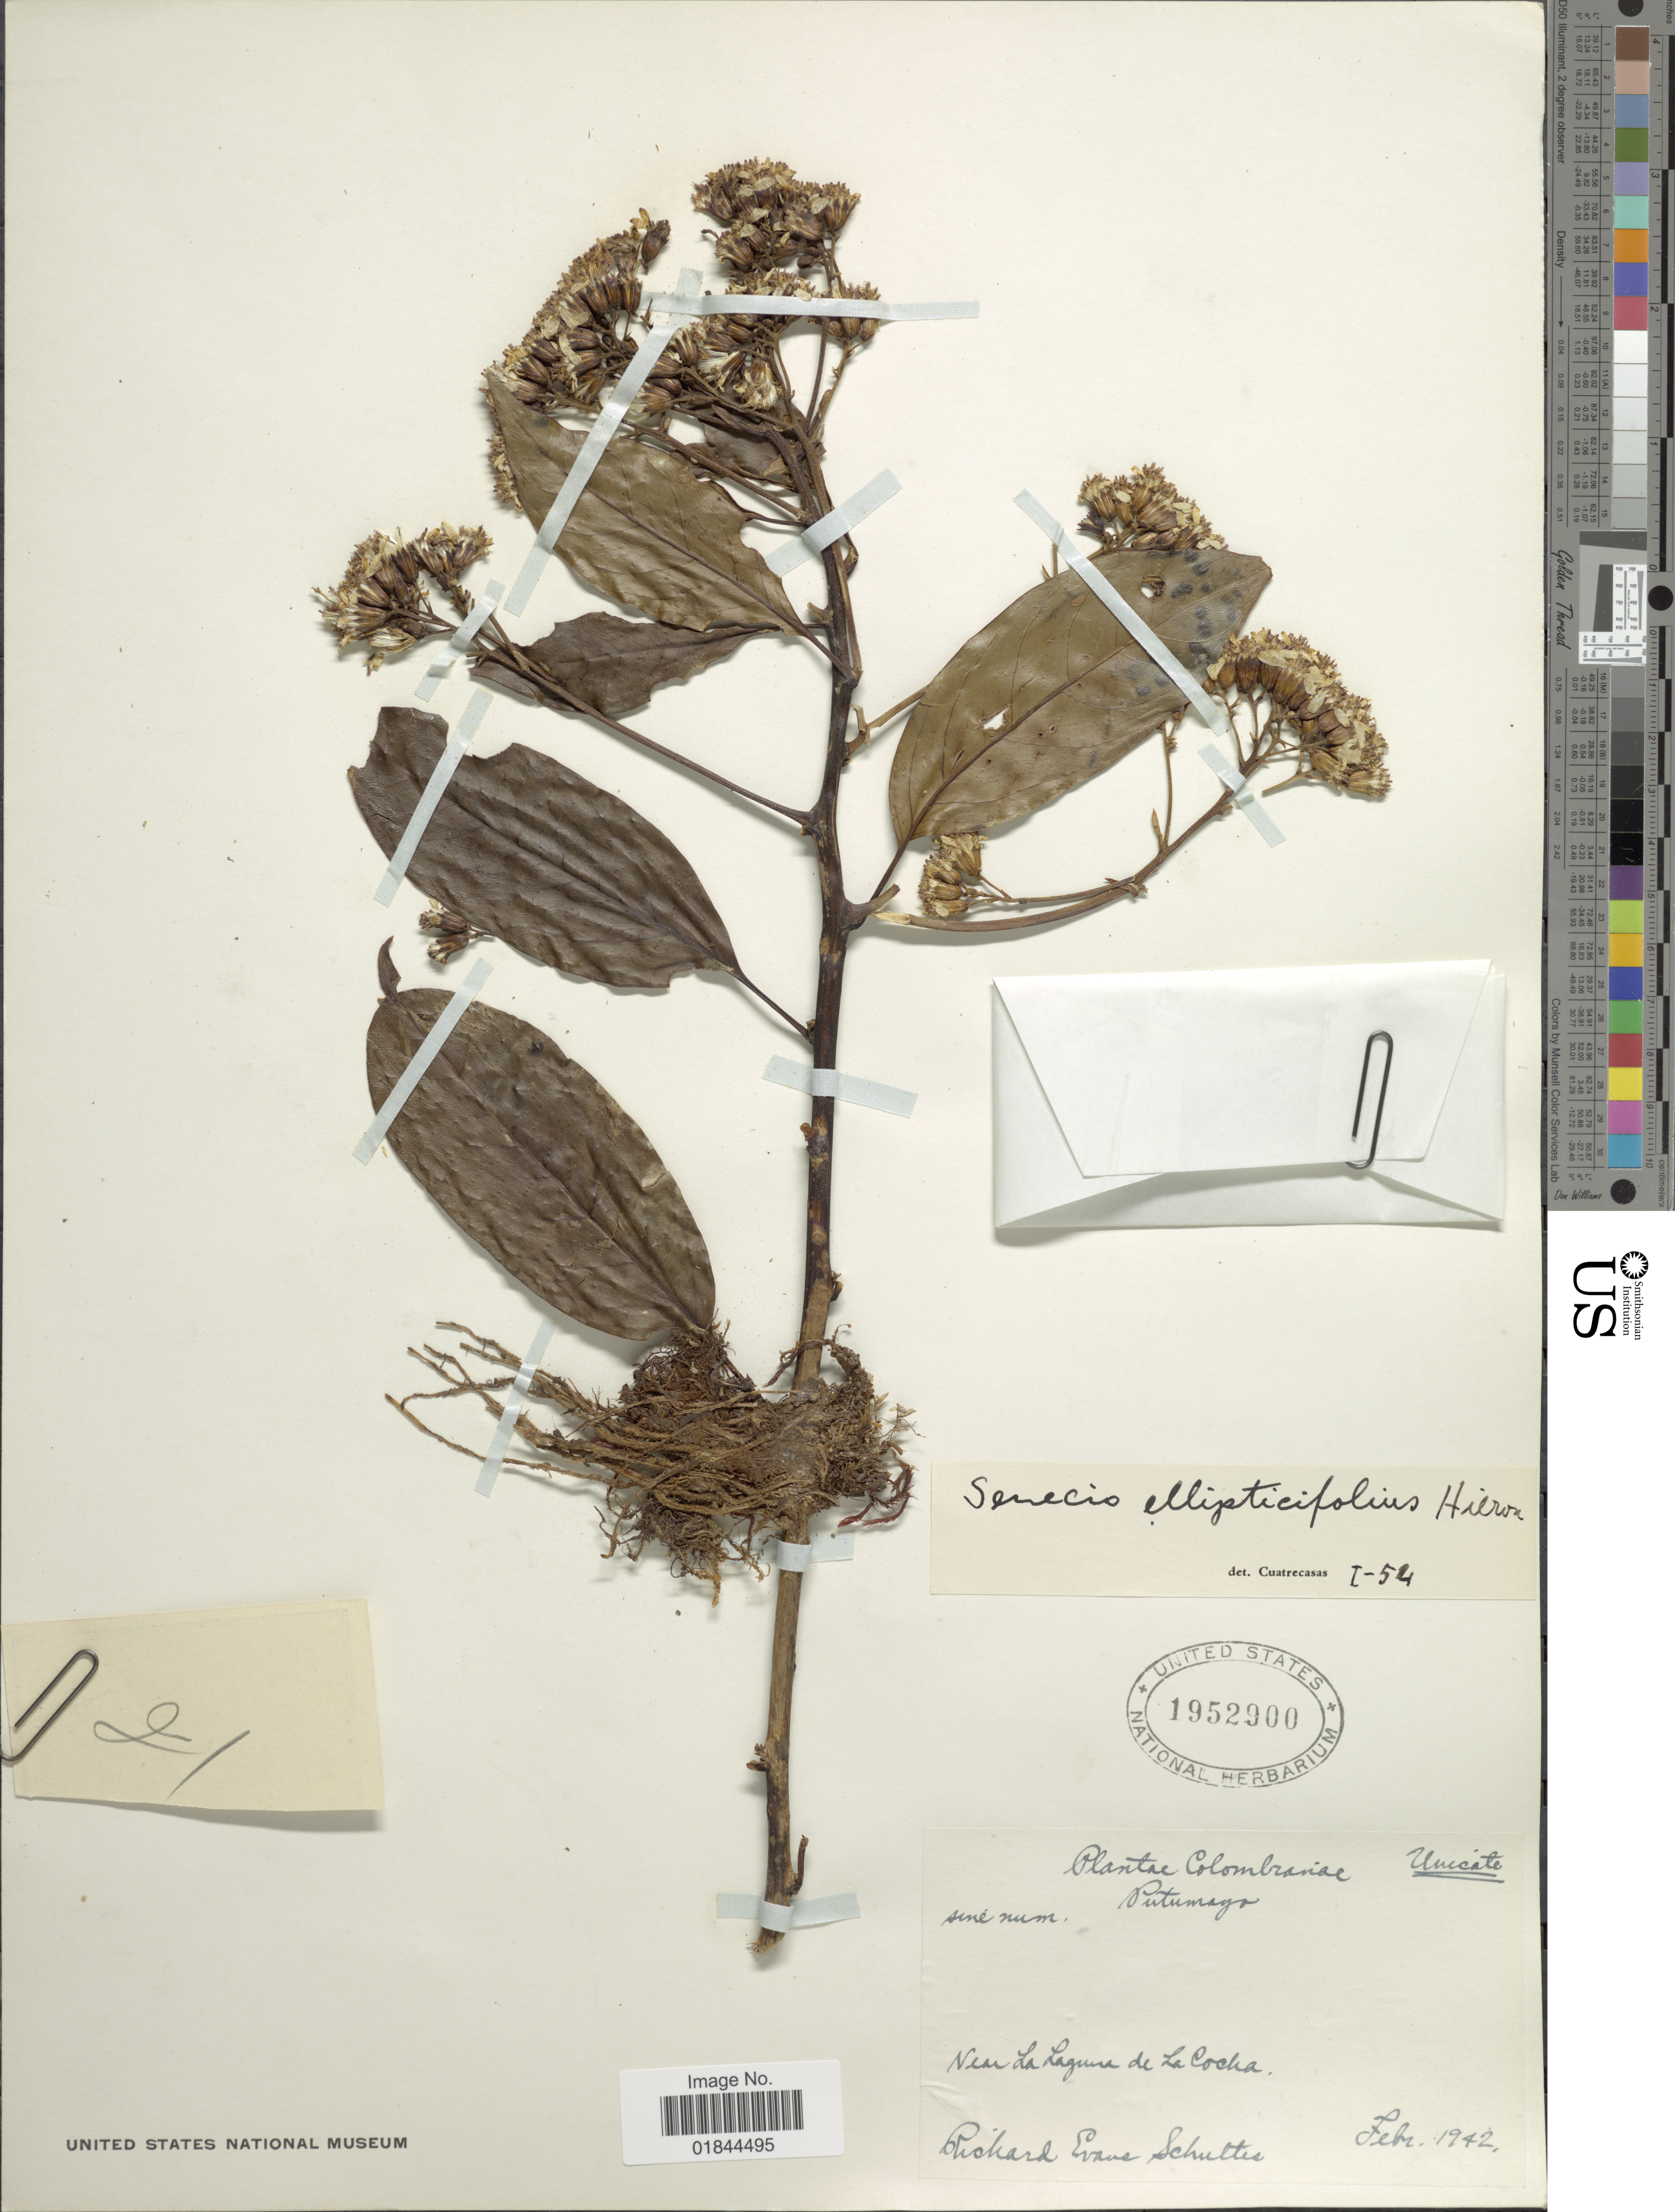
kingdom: Plantae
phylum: Tracheophyta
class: Magnoliopsida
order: Asterales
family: Asteraceae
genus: Pentacalia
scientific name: Pentacalia ellipticifolia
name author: (Hieron.) Cuatrec.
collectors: R. E. Schultes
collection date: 1942-02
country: Colombia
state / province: Putumayo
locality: Near La Laguna de La Cocha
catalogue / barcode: US 1952900